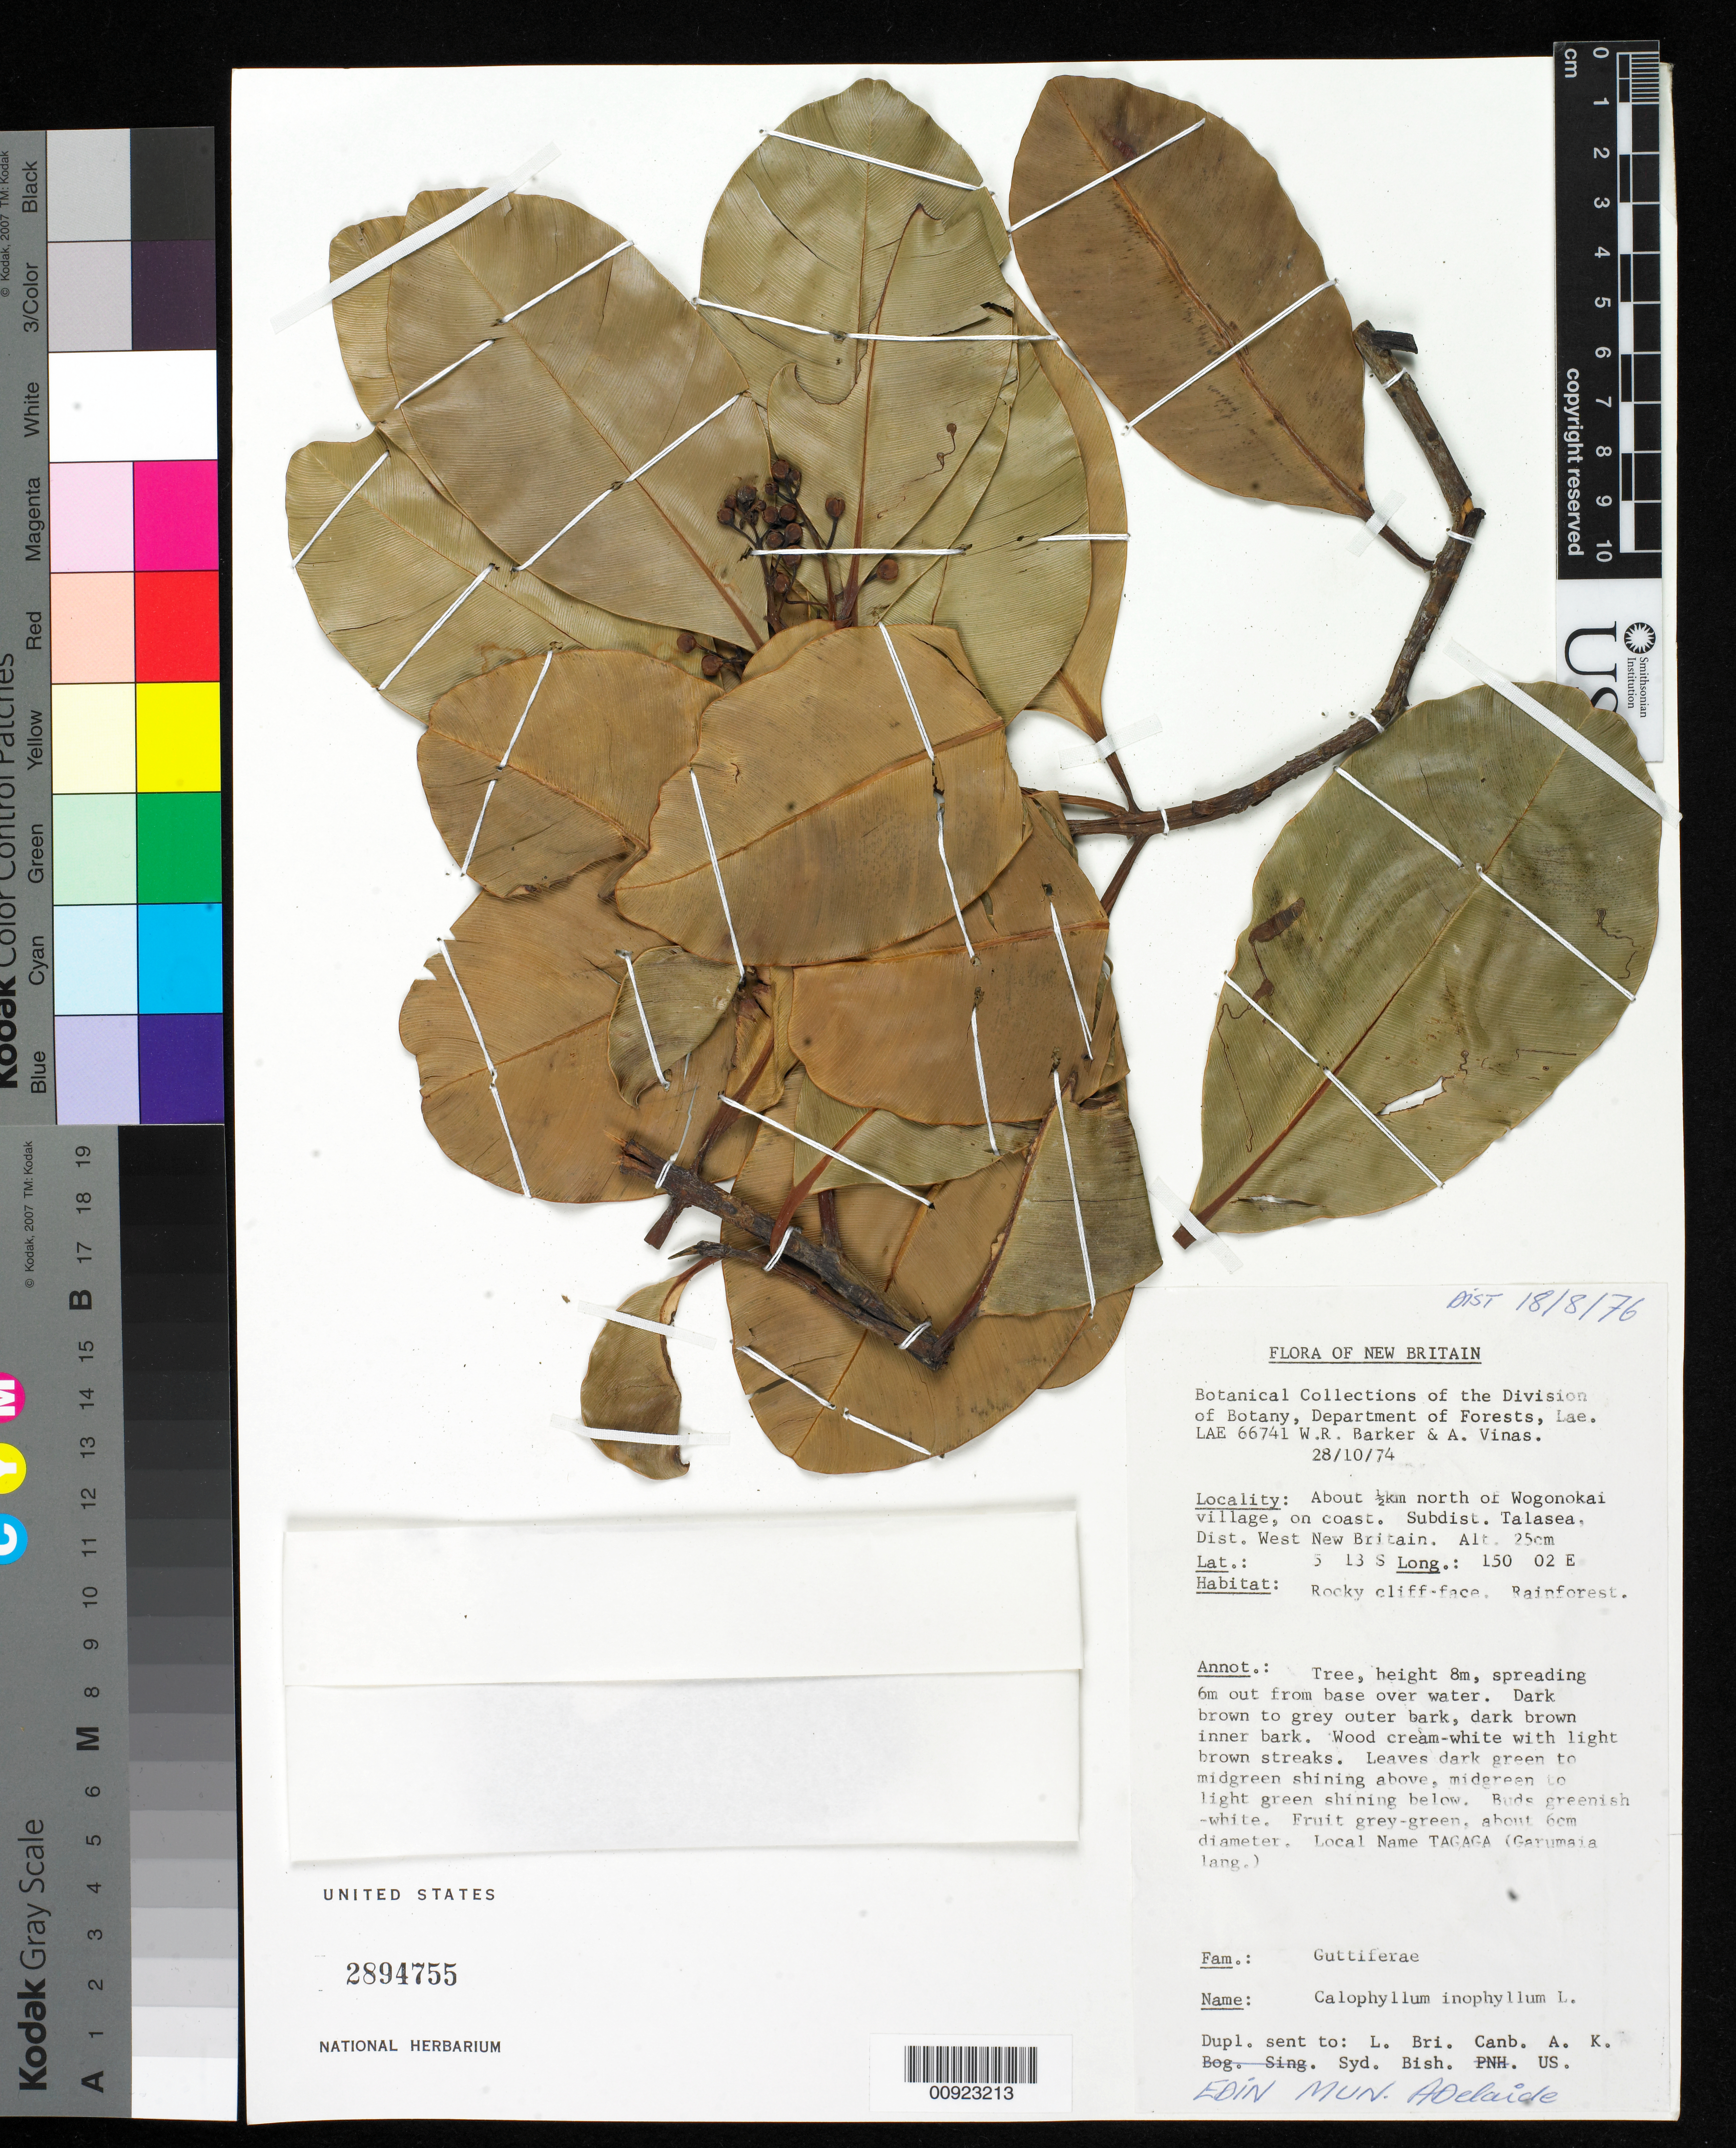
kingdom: Plantae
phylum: Tracheophyta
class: Magnoliopsida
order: Malpighiales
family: Calophyllaceae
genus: Calophyllum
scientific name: Calophyllum inophyllum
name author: L.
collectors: W. R. Barker & A. Vinas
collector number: LAE 66741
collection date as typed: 28 Oct 1974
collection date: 1974-10-28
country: Papua New Guinea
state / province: West New Britain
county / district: Talasea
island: New Britain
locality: About 1/2 km north of Wogonokai village, on coast.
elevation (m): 25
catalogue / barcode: US 2894755